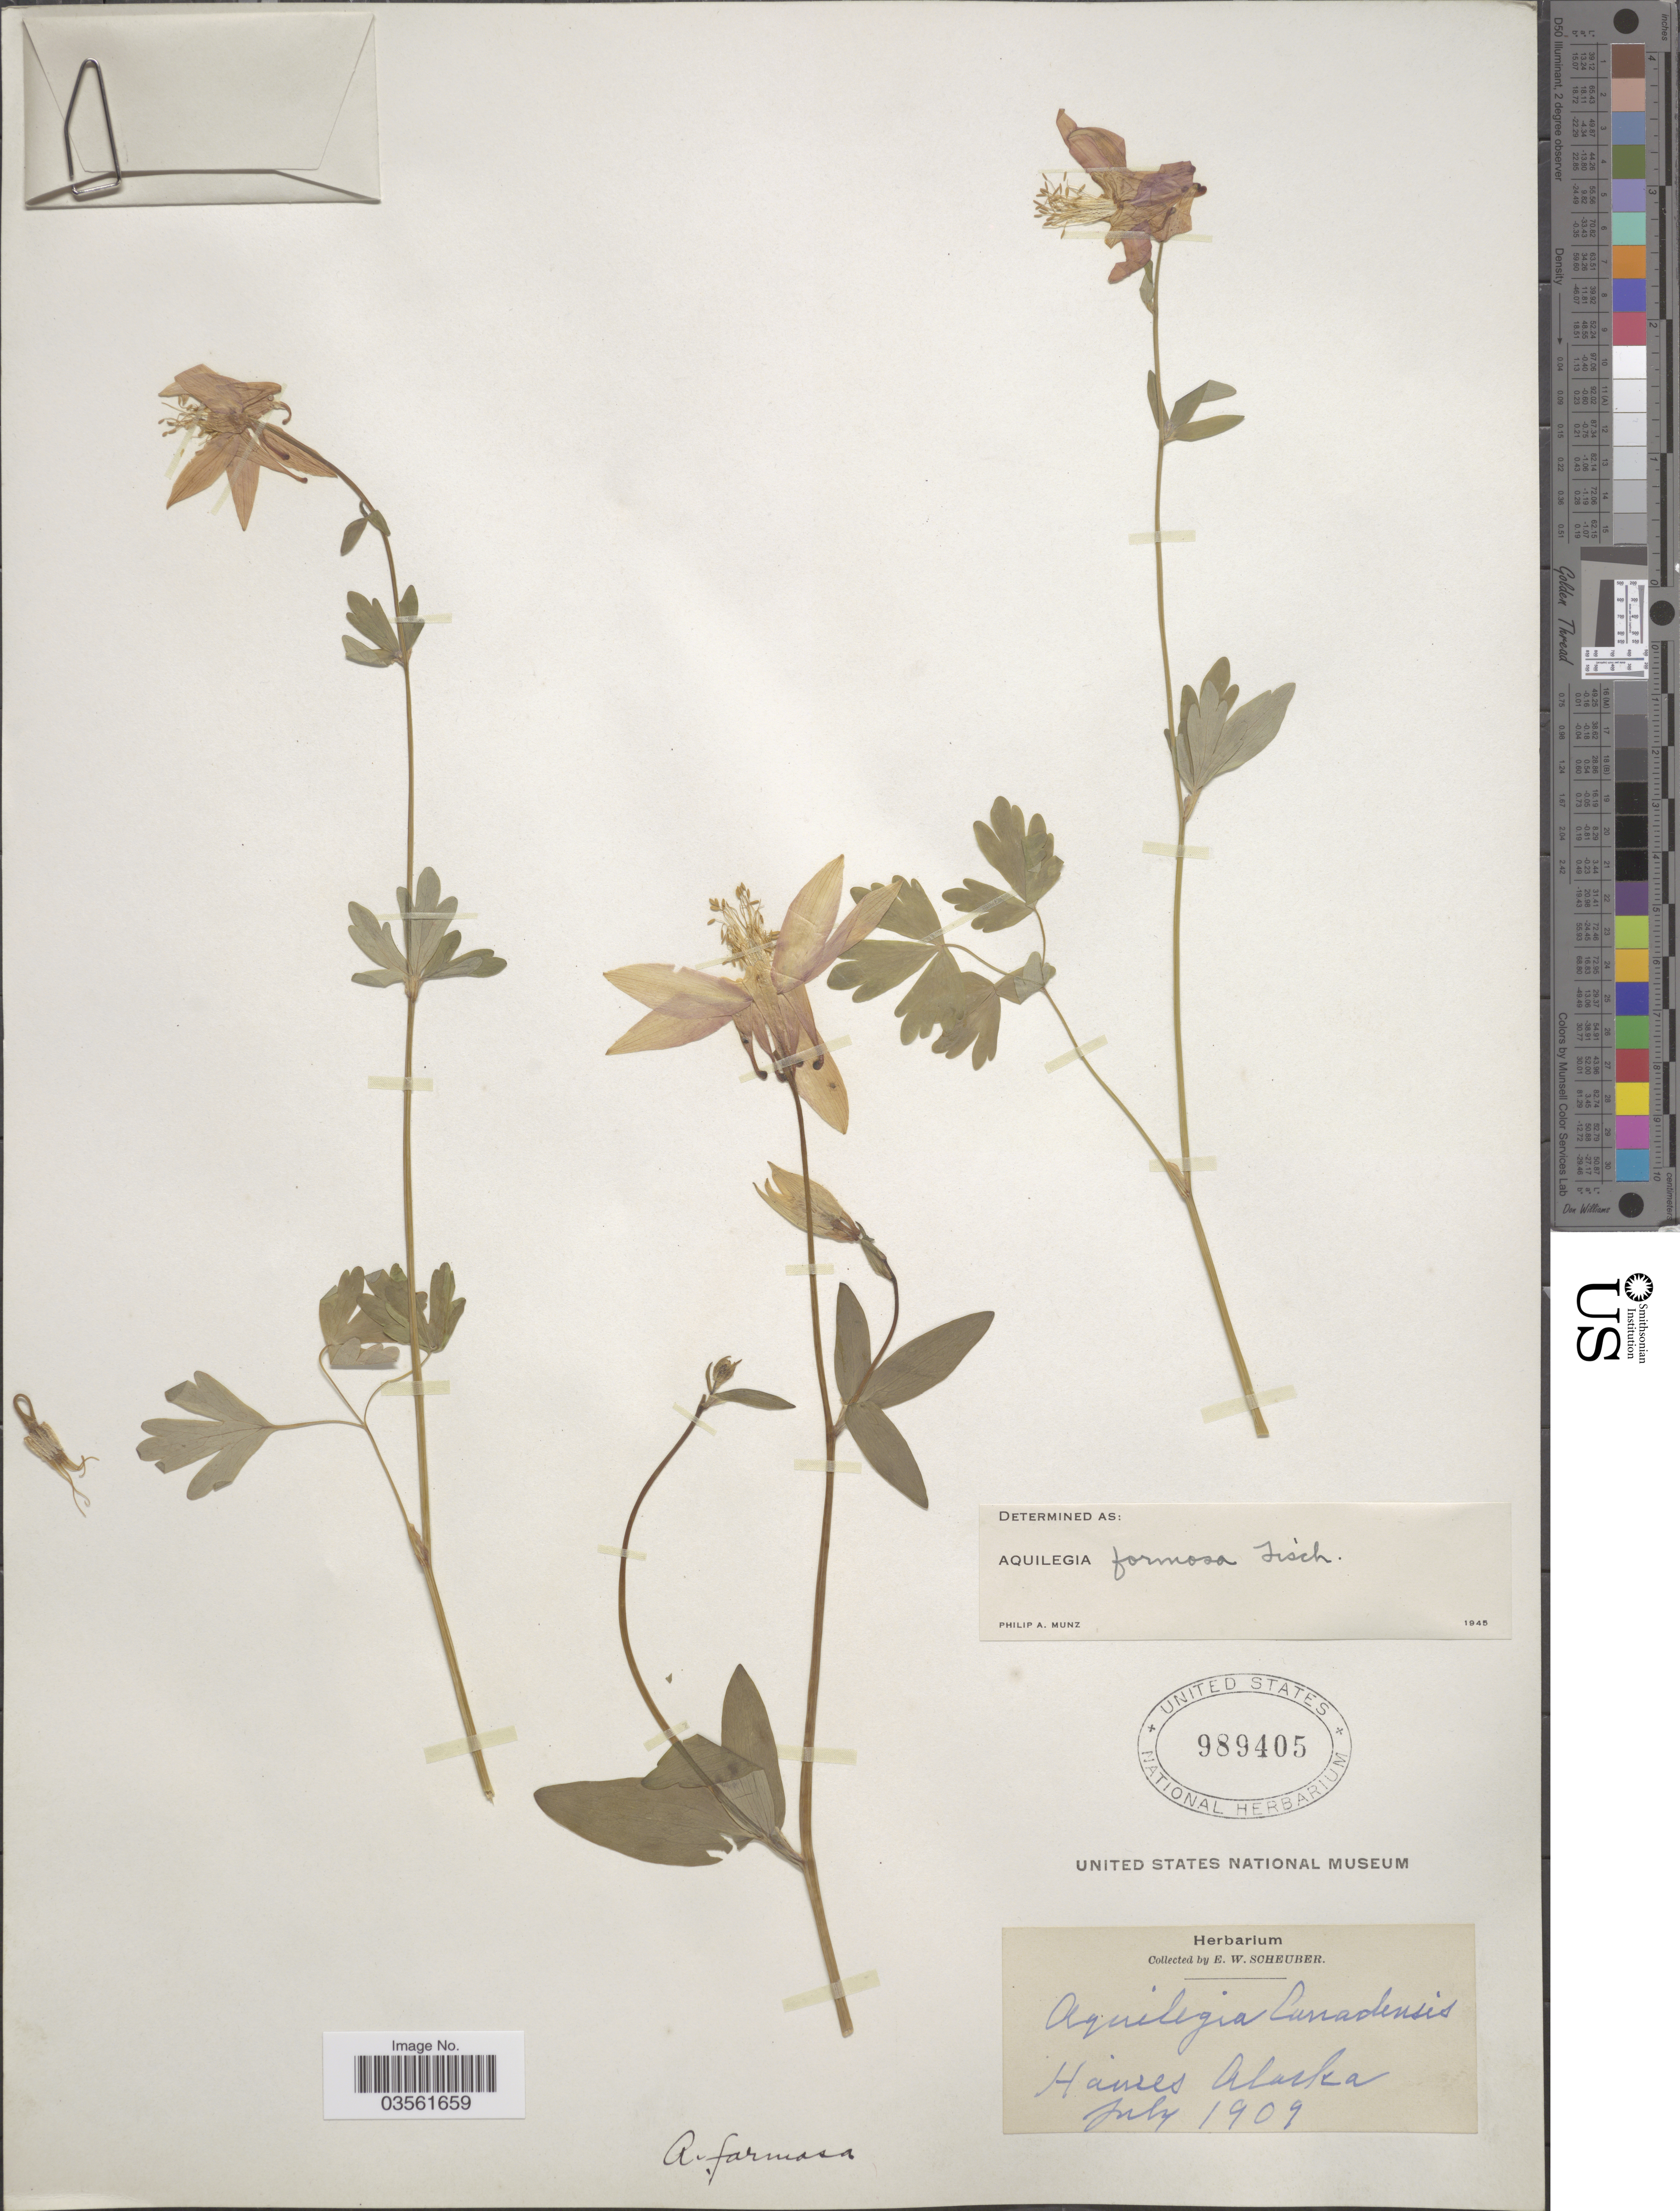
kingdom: Plantae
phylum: Tracheophyta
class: Magnoliopsida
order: Ranunculales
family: Ranunculaceae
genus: Aquilegia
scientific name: Aquilegia formosa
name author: Fisch. ex DC.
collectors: E. Scheuber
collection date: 1909-07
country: United States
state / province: Alaska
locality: Haines.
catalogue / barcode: US 989405